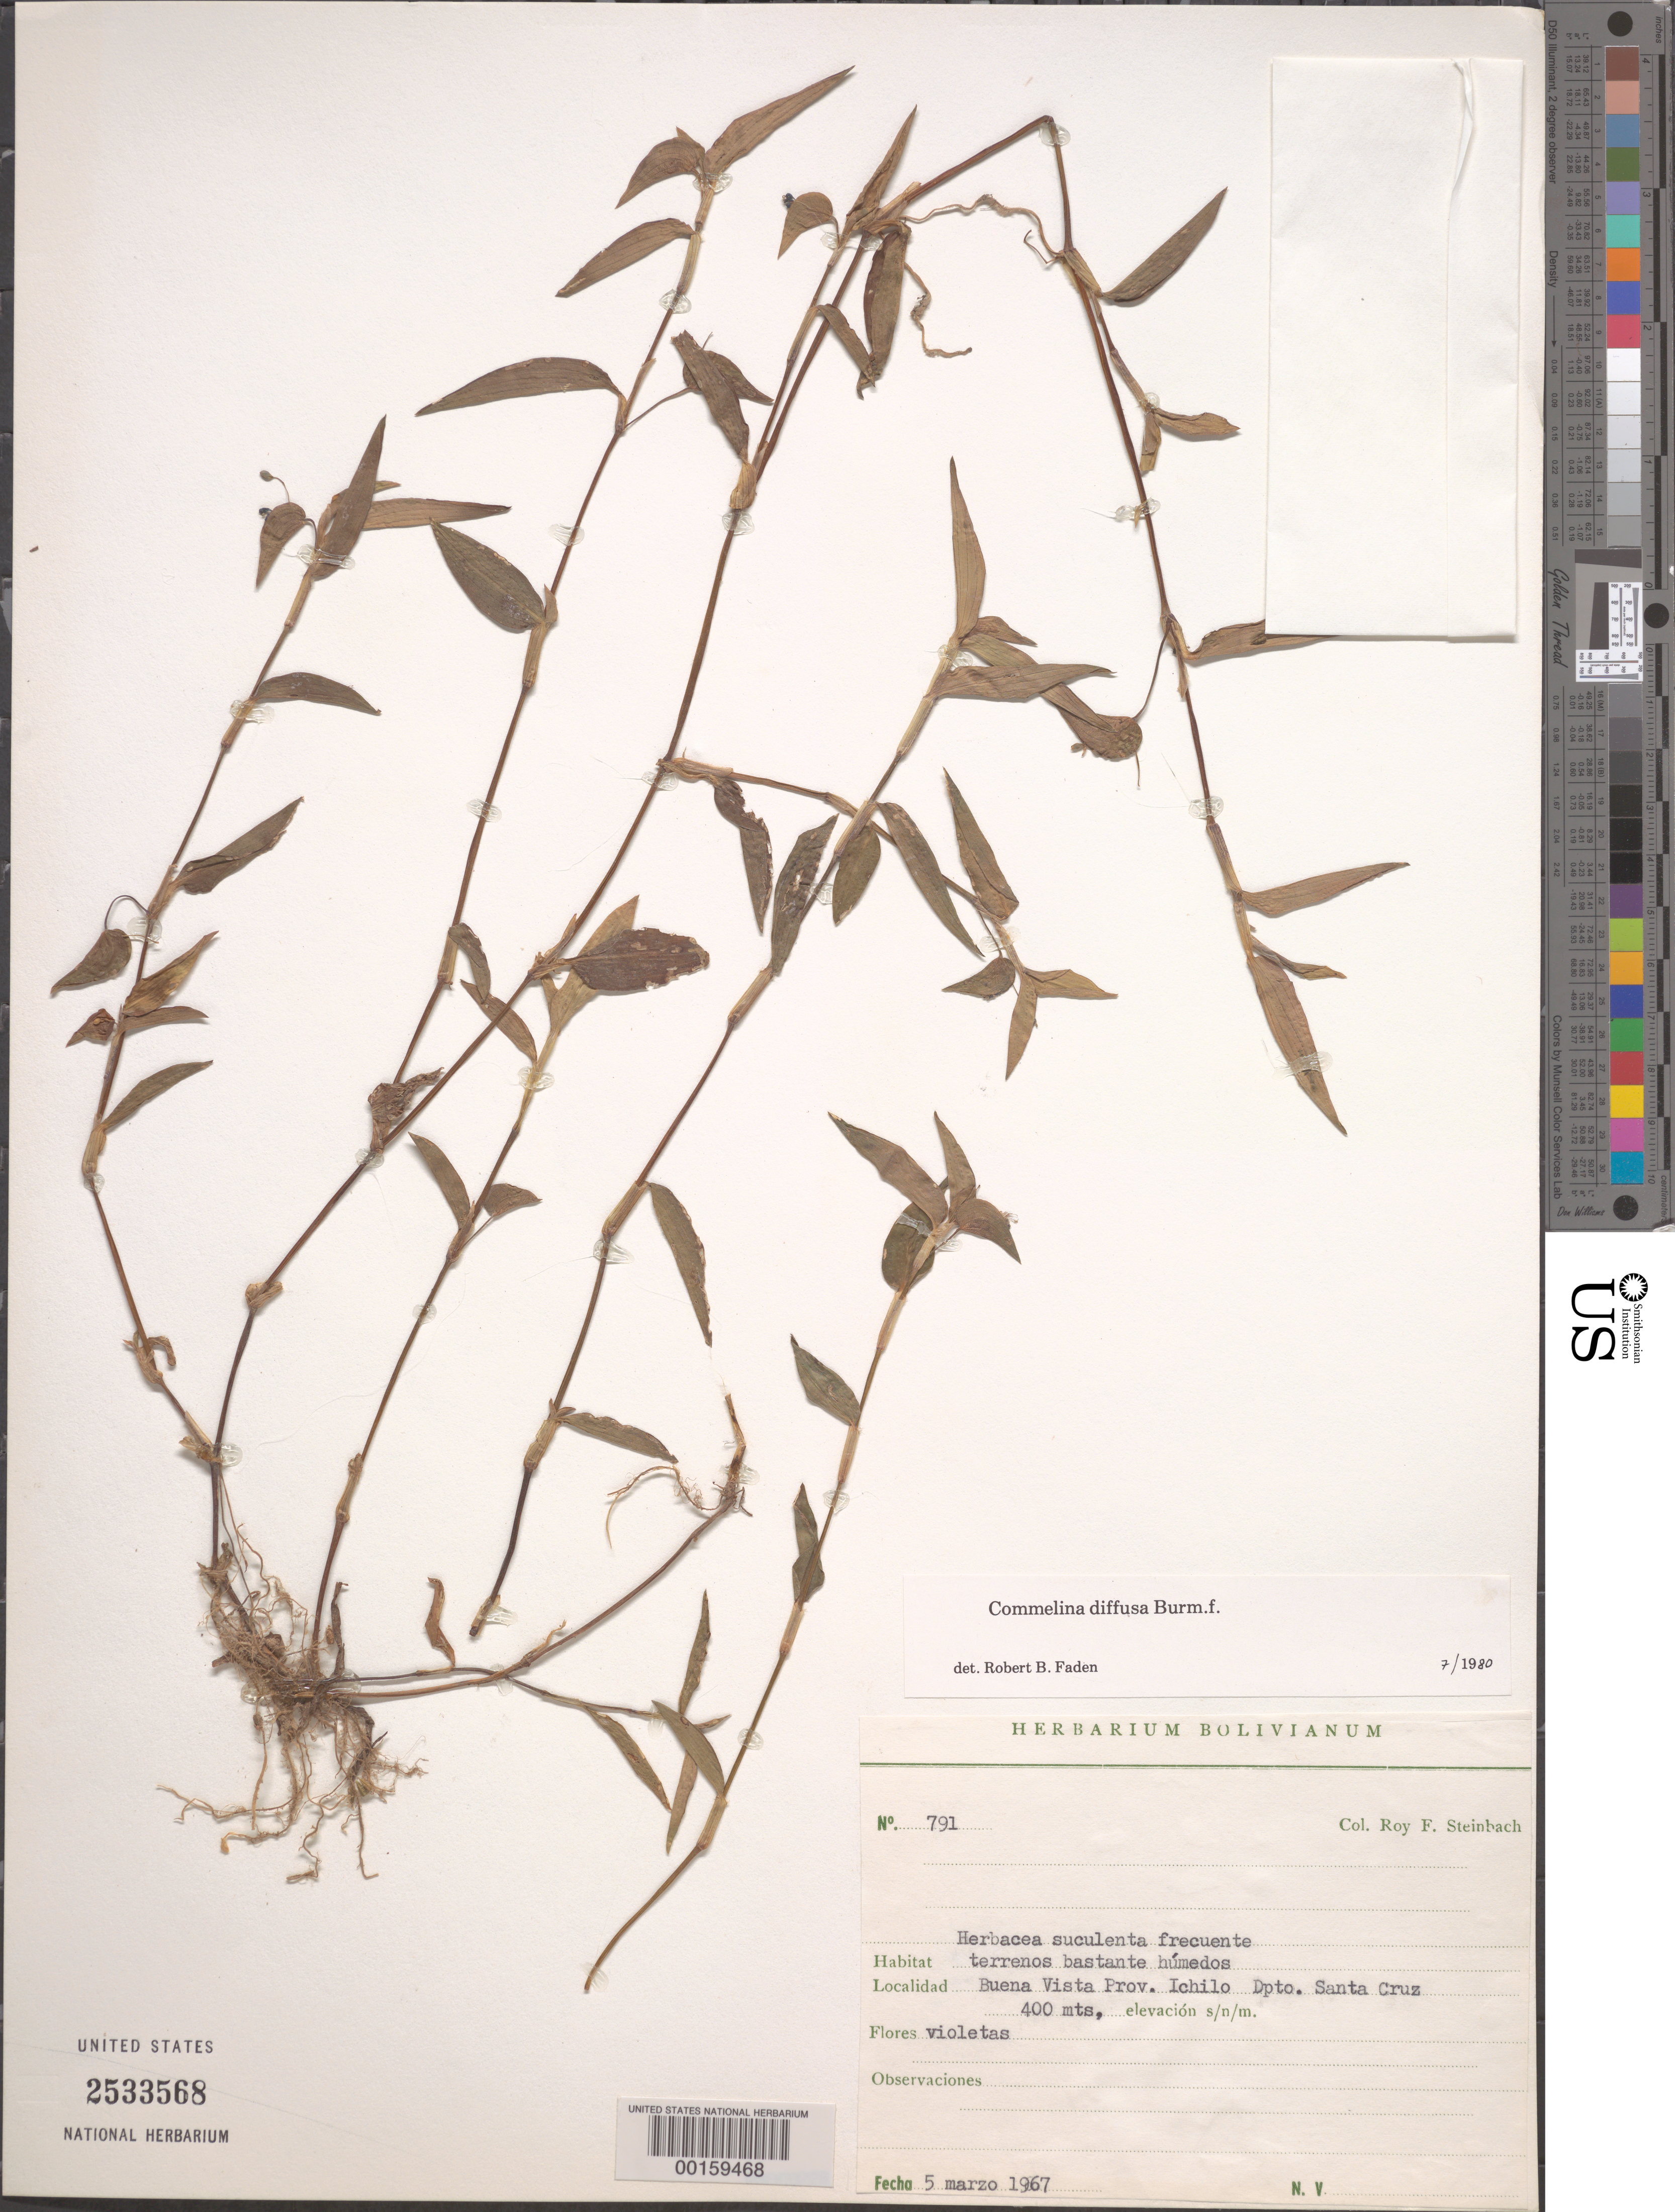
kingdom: Plantae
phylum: Tracheophyta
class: Liliopsida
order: Commelinales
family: Commelinaceae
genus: Commelina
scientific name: Commelina diffusa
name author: Burm. f.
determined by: Faden, Robert B., (US), Smithsonian Institution - National Museum of Natural History (UNITED STATES)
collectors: R. F. Steinbach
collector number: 791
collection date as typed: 05 Mar 1967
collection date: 1967-03-05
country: Bolivia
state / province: Santa Cruz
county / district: Ichilo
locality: Buena Vista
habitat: Moist soil; humid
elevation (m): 400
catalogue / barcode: US 2533568